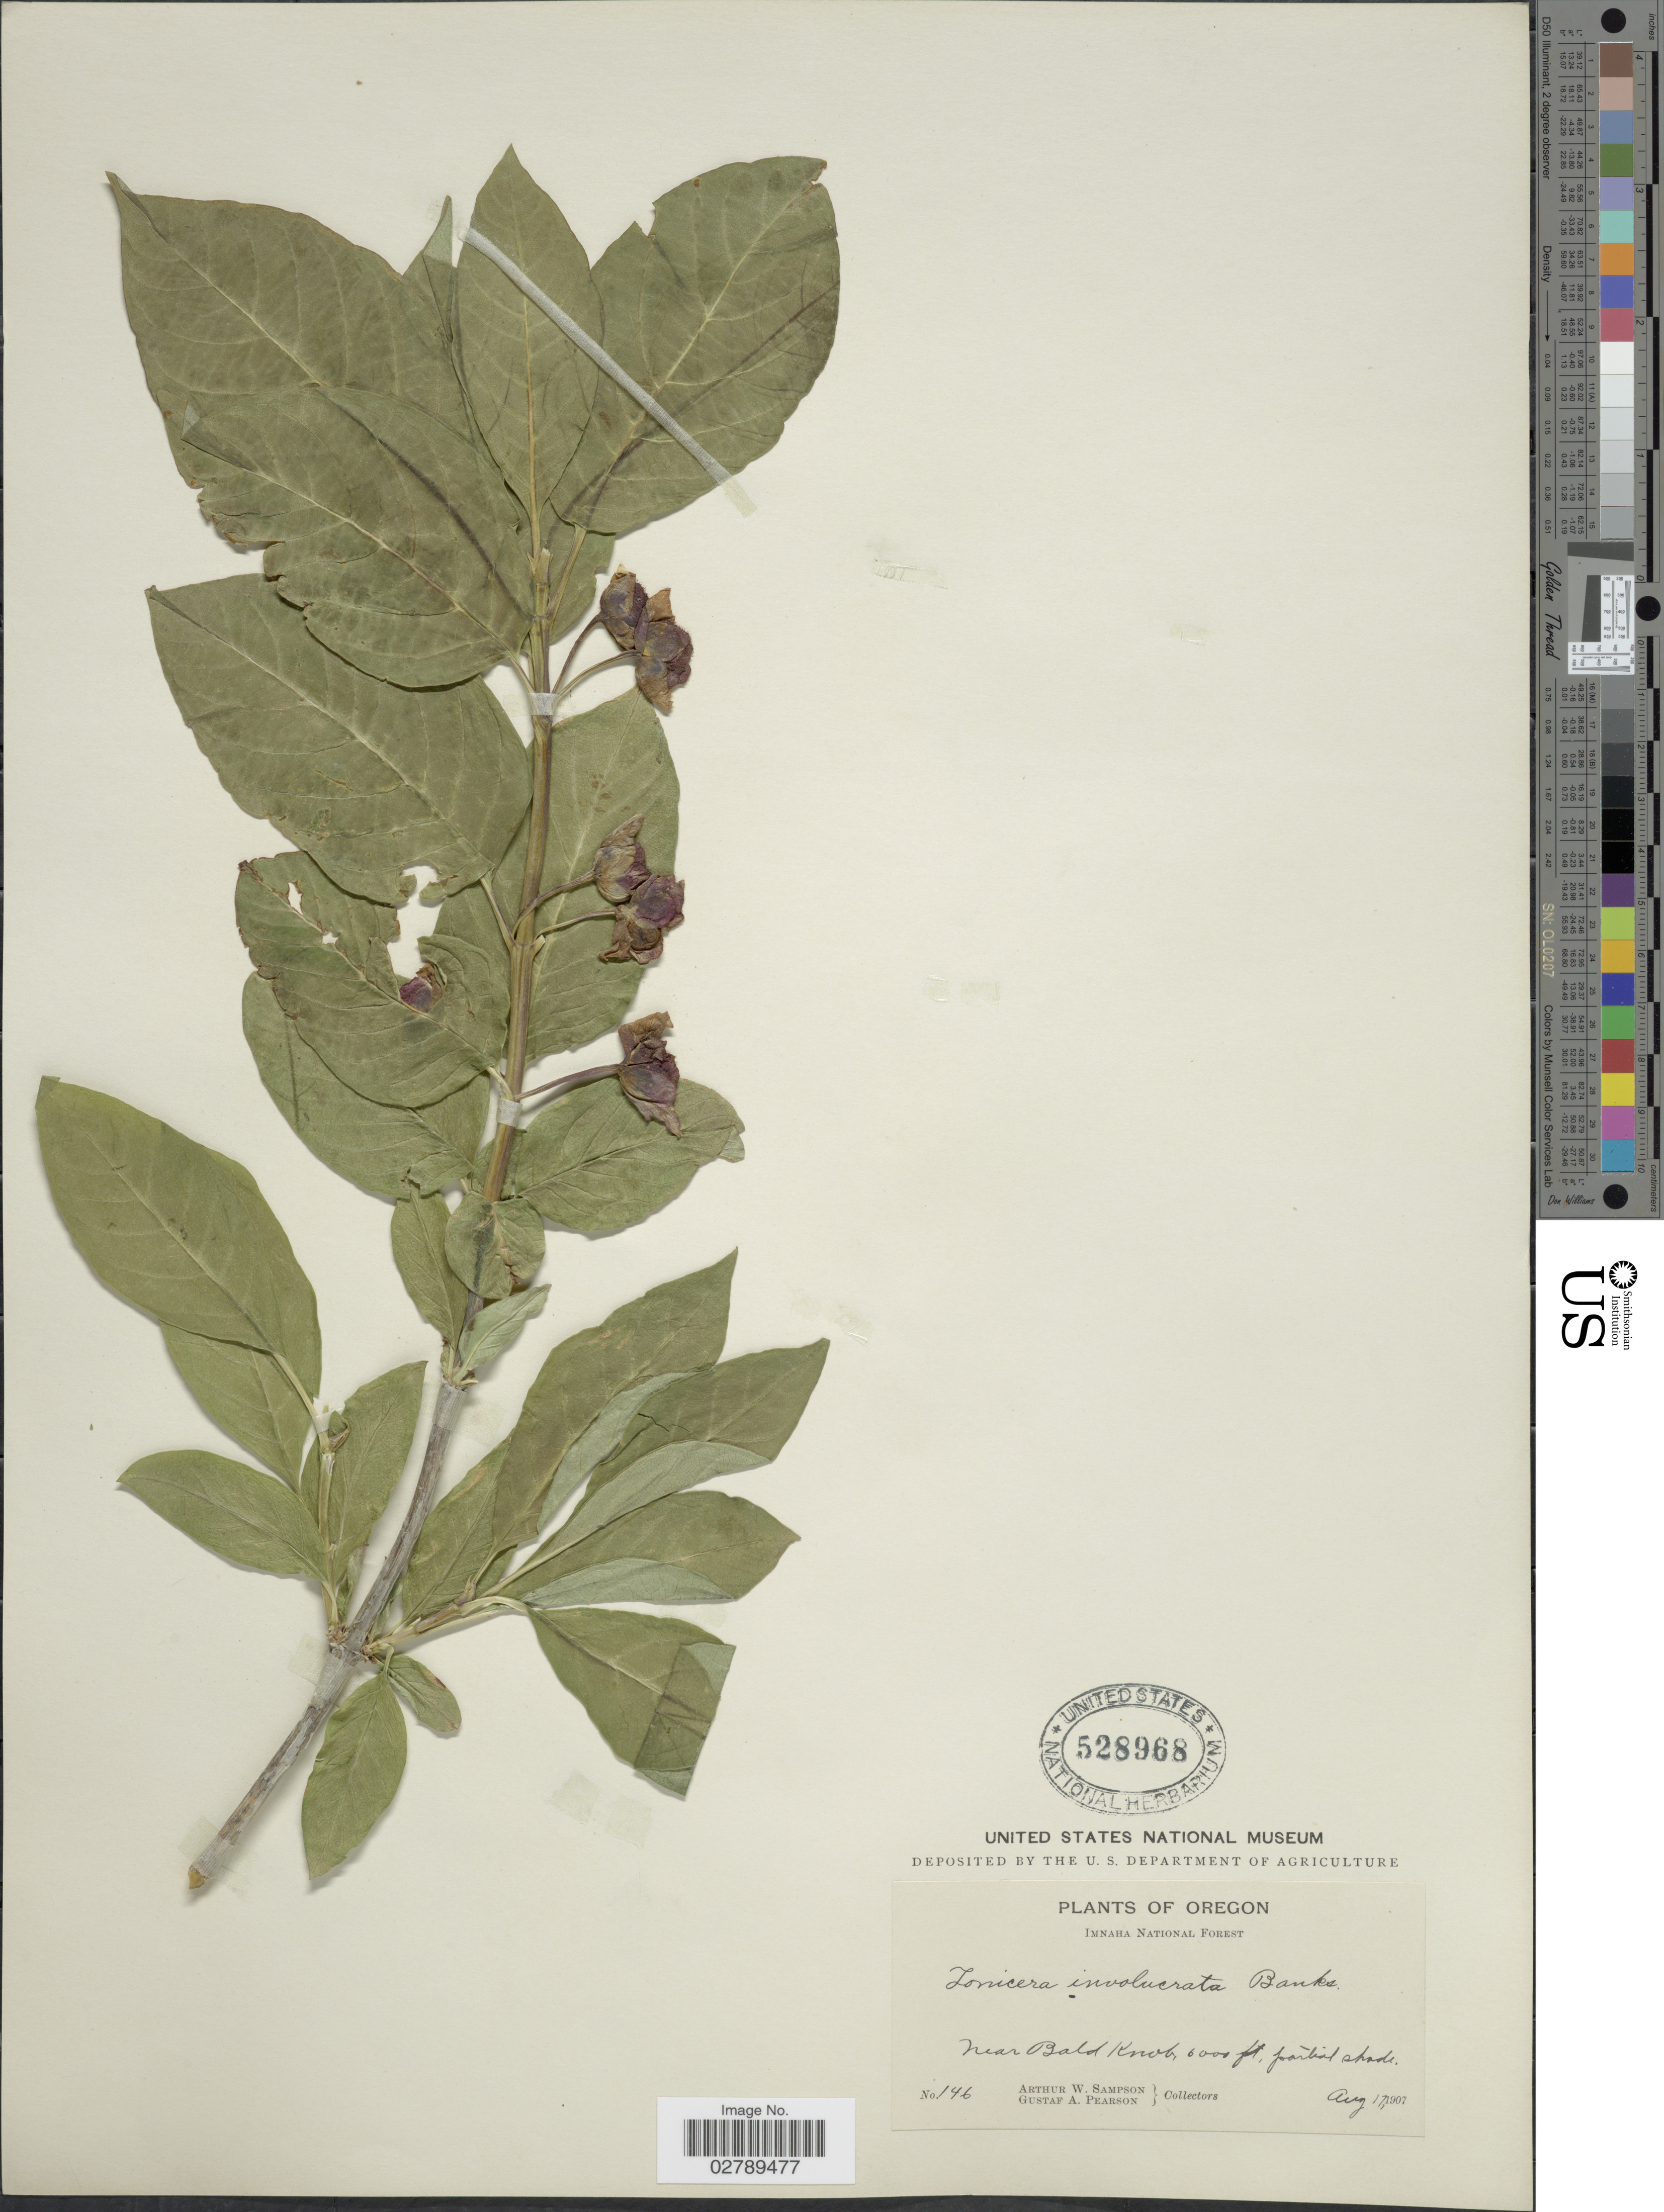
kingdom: Plantae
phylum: Tracheophyta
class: Magnoliopsida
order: Dipsacales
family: Caprifoliaceae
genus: Lonicera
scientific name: Lonicera involucrata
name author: (Richardson) Banks ex Spreng.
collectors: A. Sampson & G. Pearson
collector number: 146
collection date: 1907-08-17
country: United States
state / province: Oregon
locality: Imnaha National Forest. Near Bald Knob.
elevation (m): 1829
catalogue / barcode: US 528968